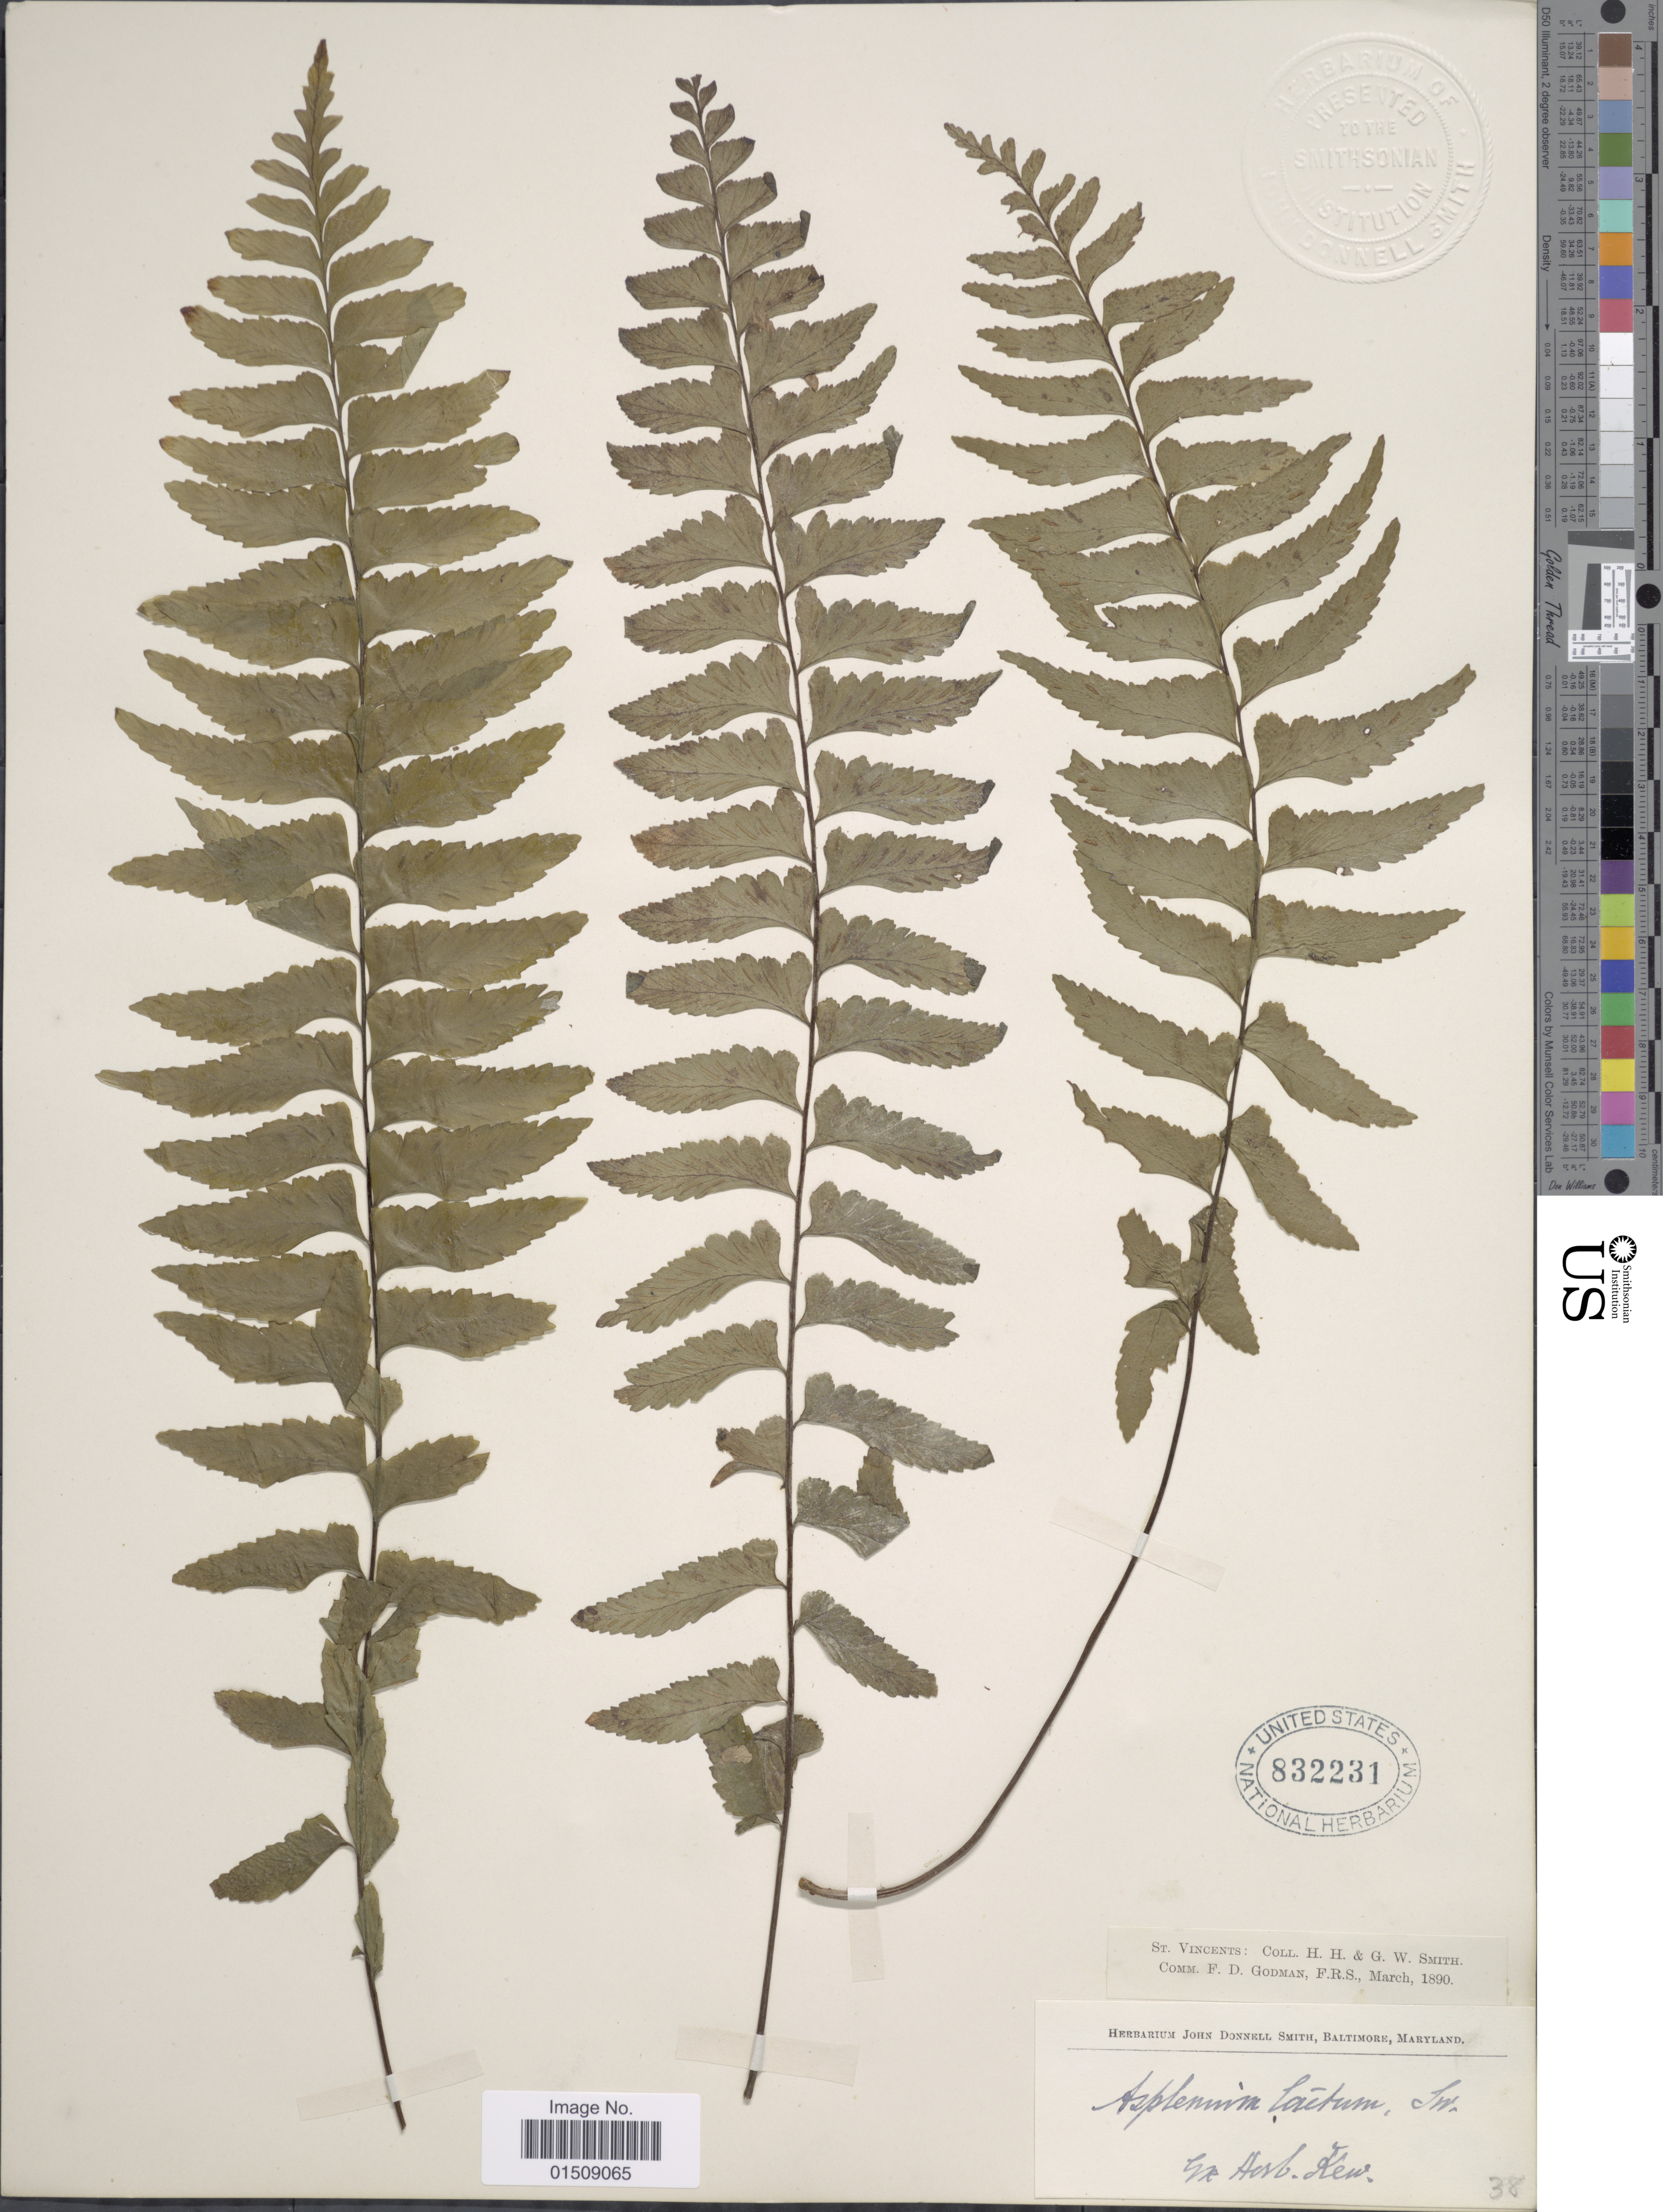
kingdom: Plantae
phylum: Tracheophyta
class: Polypodiopsida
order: Polypodiales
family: Aspleniaceae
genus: Asplenium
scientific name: Asplenium laetum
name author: Sw.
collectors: H. H. Smith & G. Smith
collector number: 38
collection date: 1890-03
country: St. Vincent - Grenadines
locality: St. Vincent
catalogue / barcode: US 832231